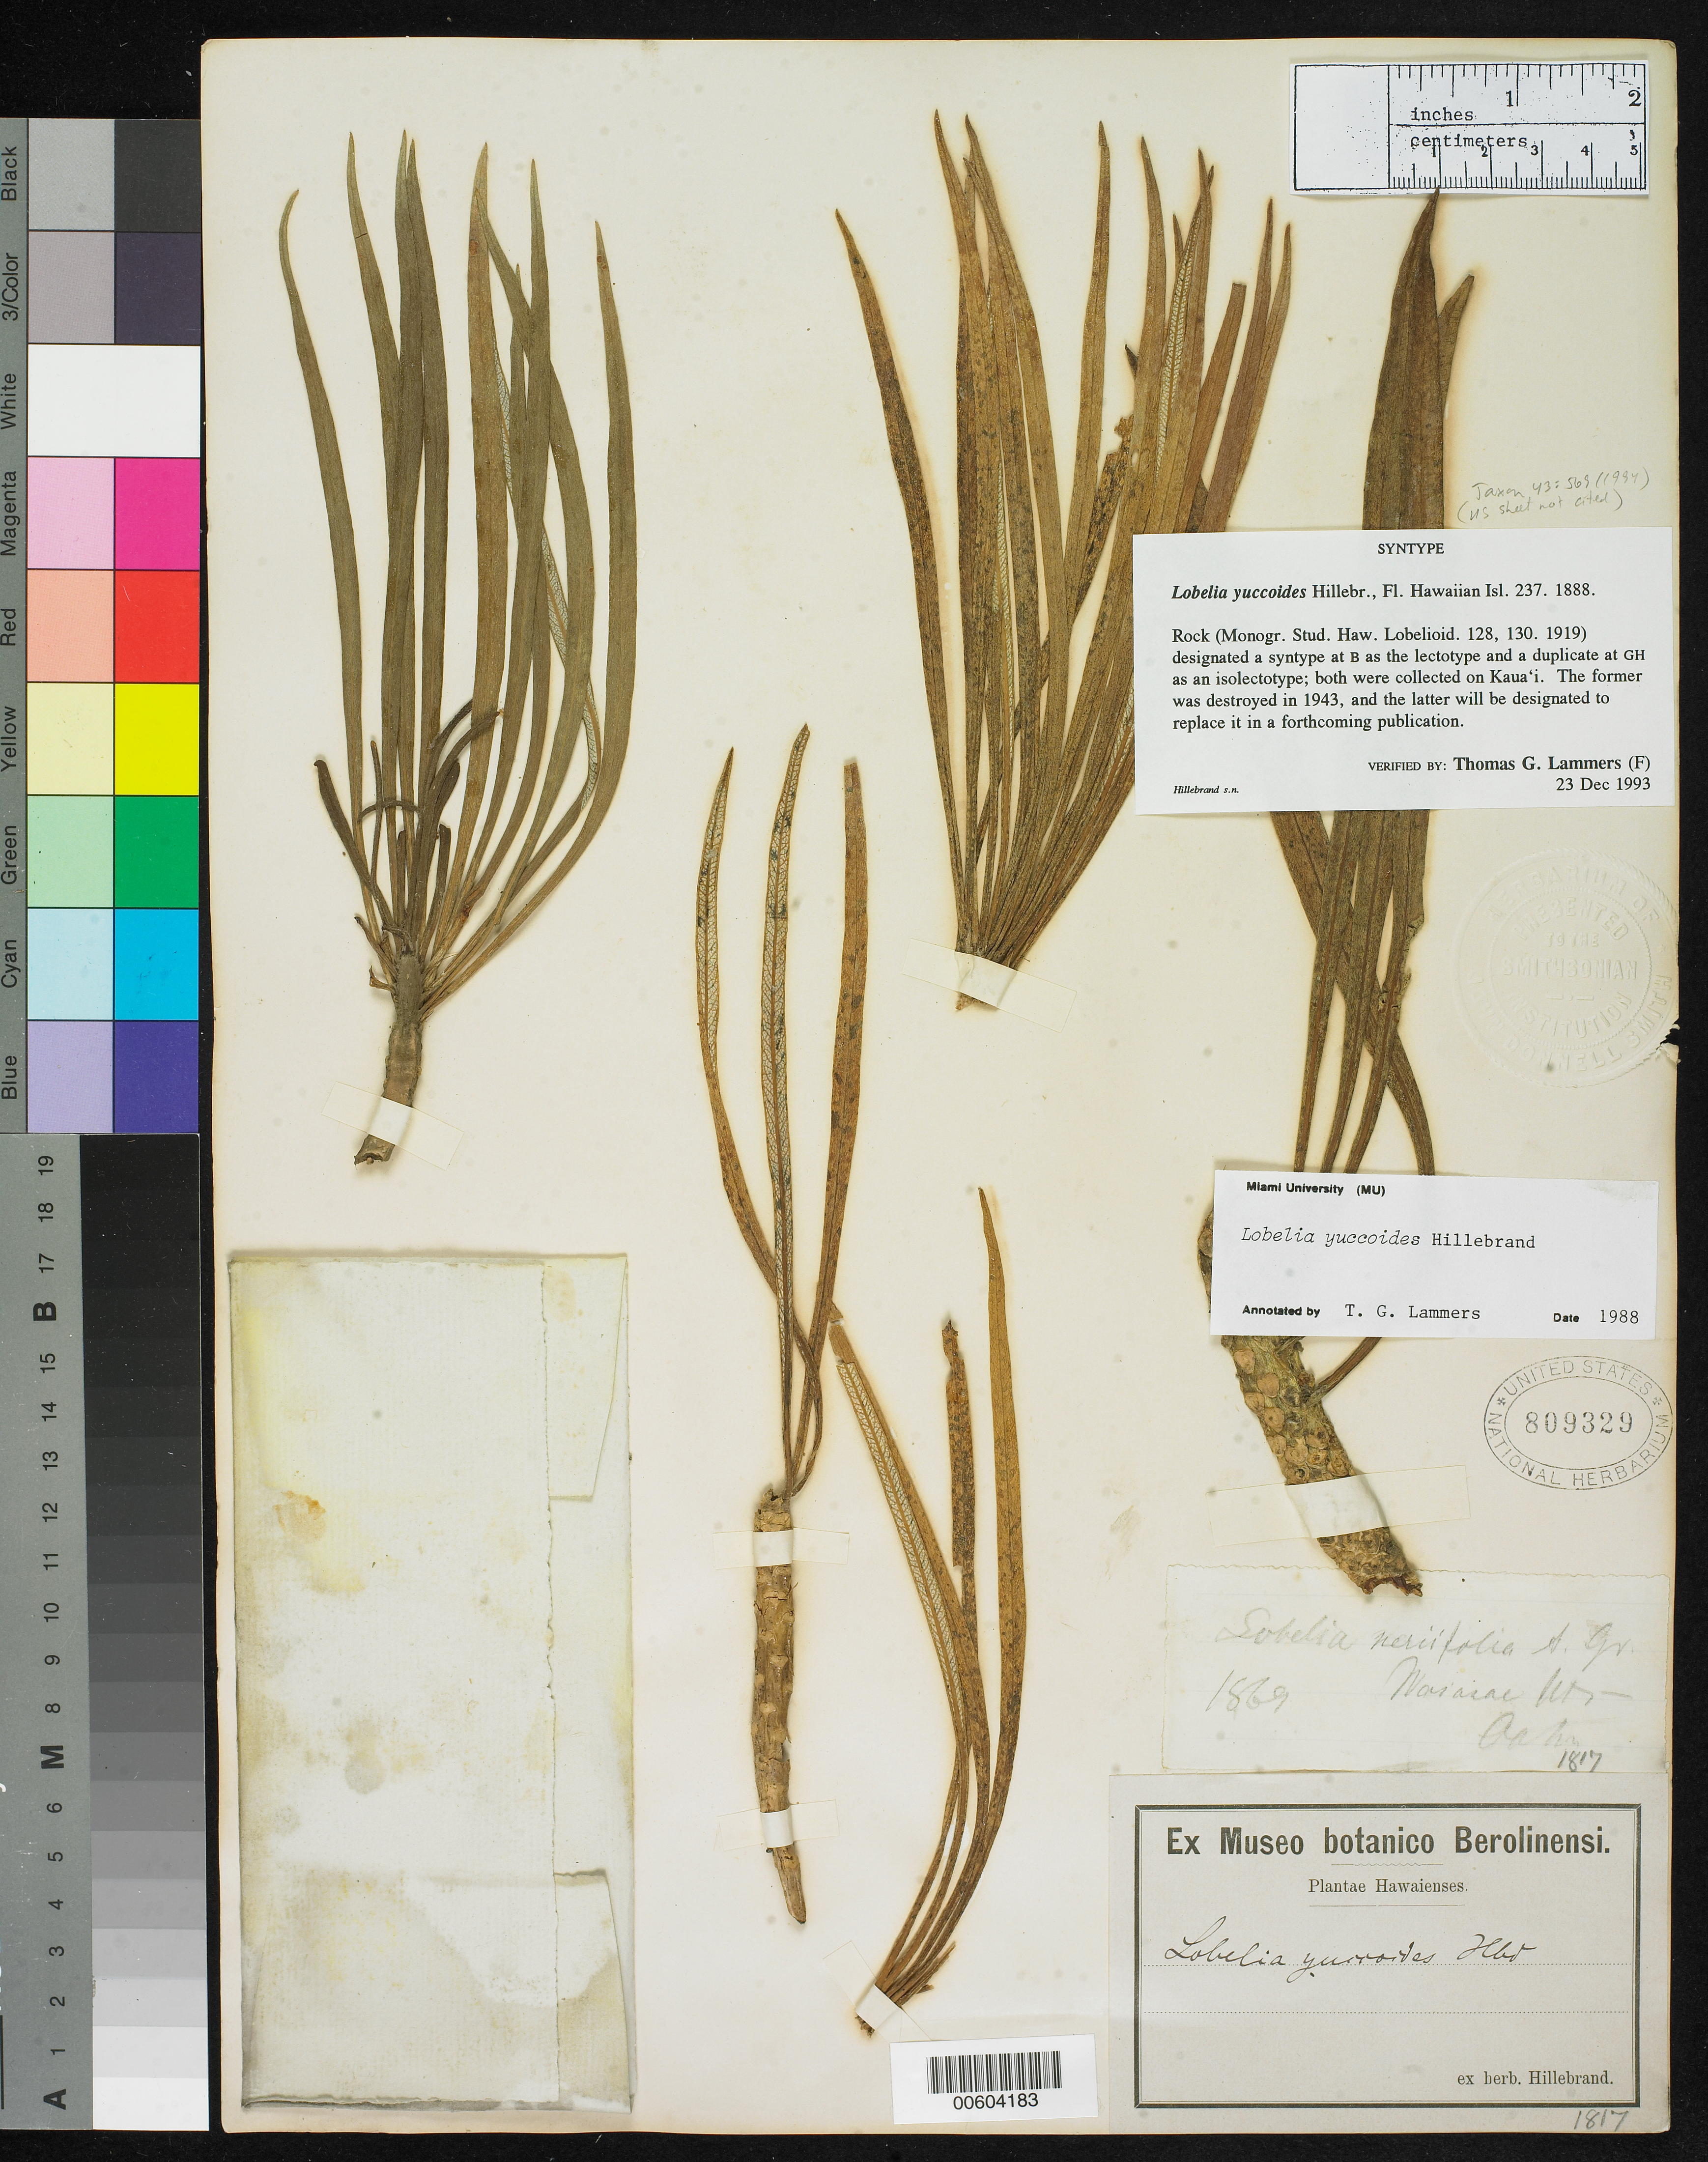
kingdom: Plantae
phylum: Tracheophyta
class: Magnoliopsida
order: Asterales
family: Campanulaceae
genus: Lobelia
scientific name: Lobelia yuccoides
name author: Hillebr.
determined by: Lammers, T. G.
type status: Syntype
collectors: W. Hillebrand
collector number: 1817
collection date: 1869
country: United States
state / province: Hawaii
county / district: Honolulu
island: Oahu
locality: Waianae Mts.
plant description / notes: Annotated by Lammers as syntype, but US sheet not cited in lectotypification (1994, Taxon 43: 569).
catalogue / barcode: US 809329